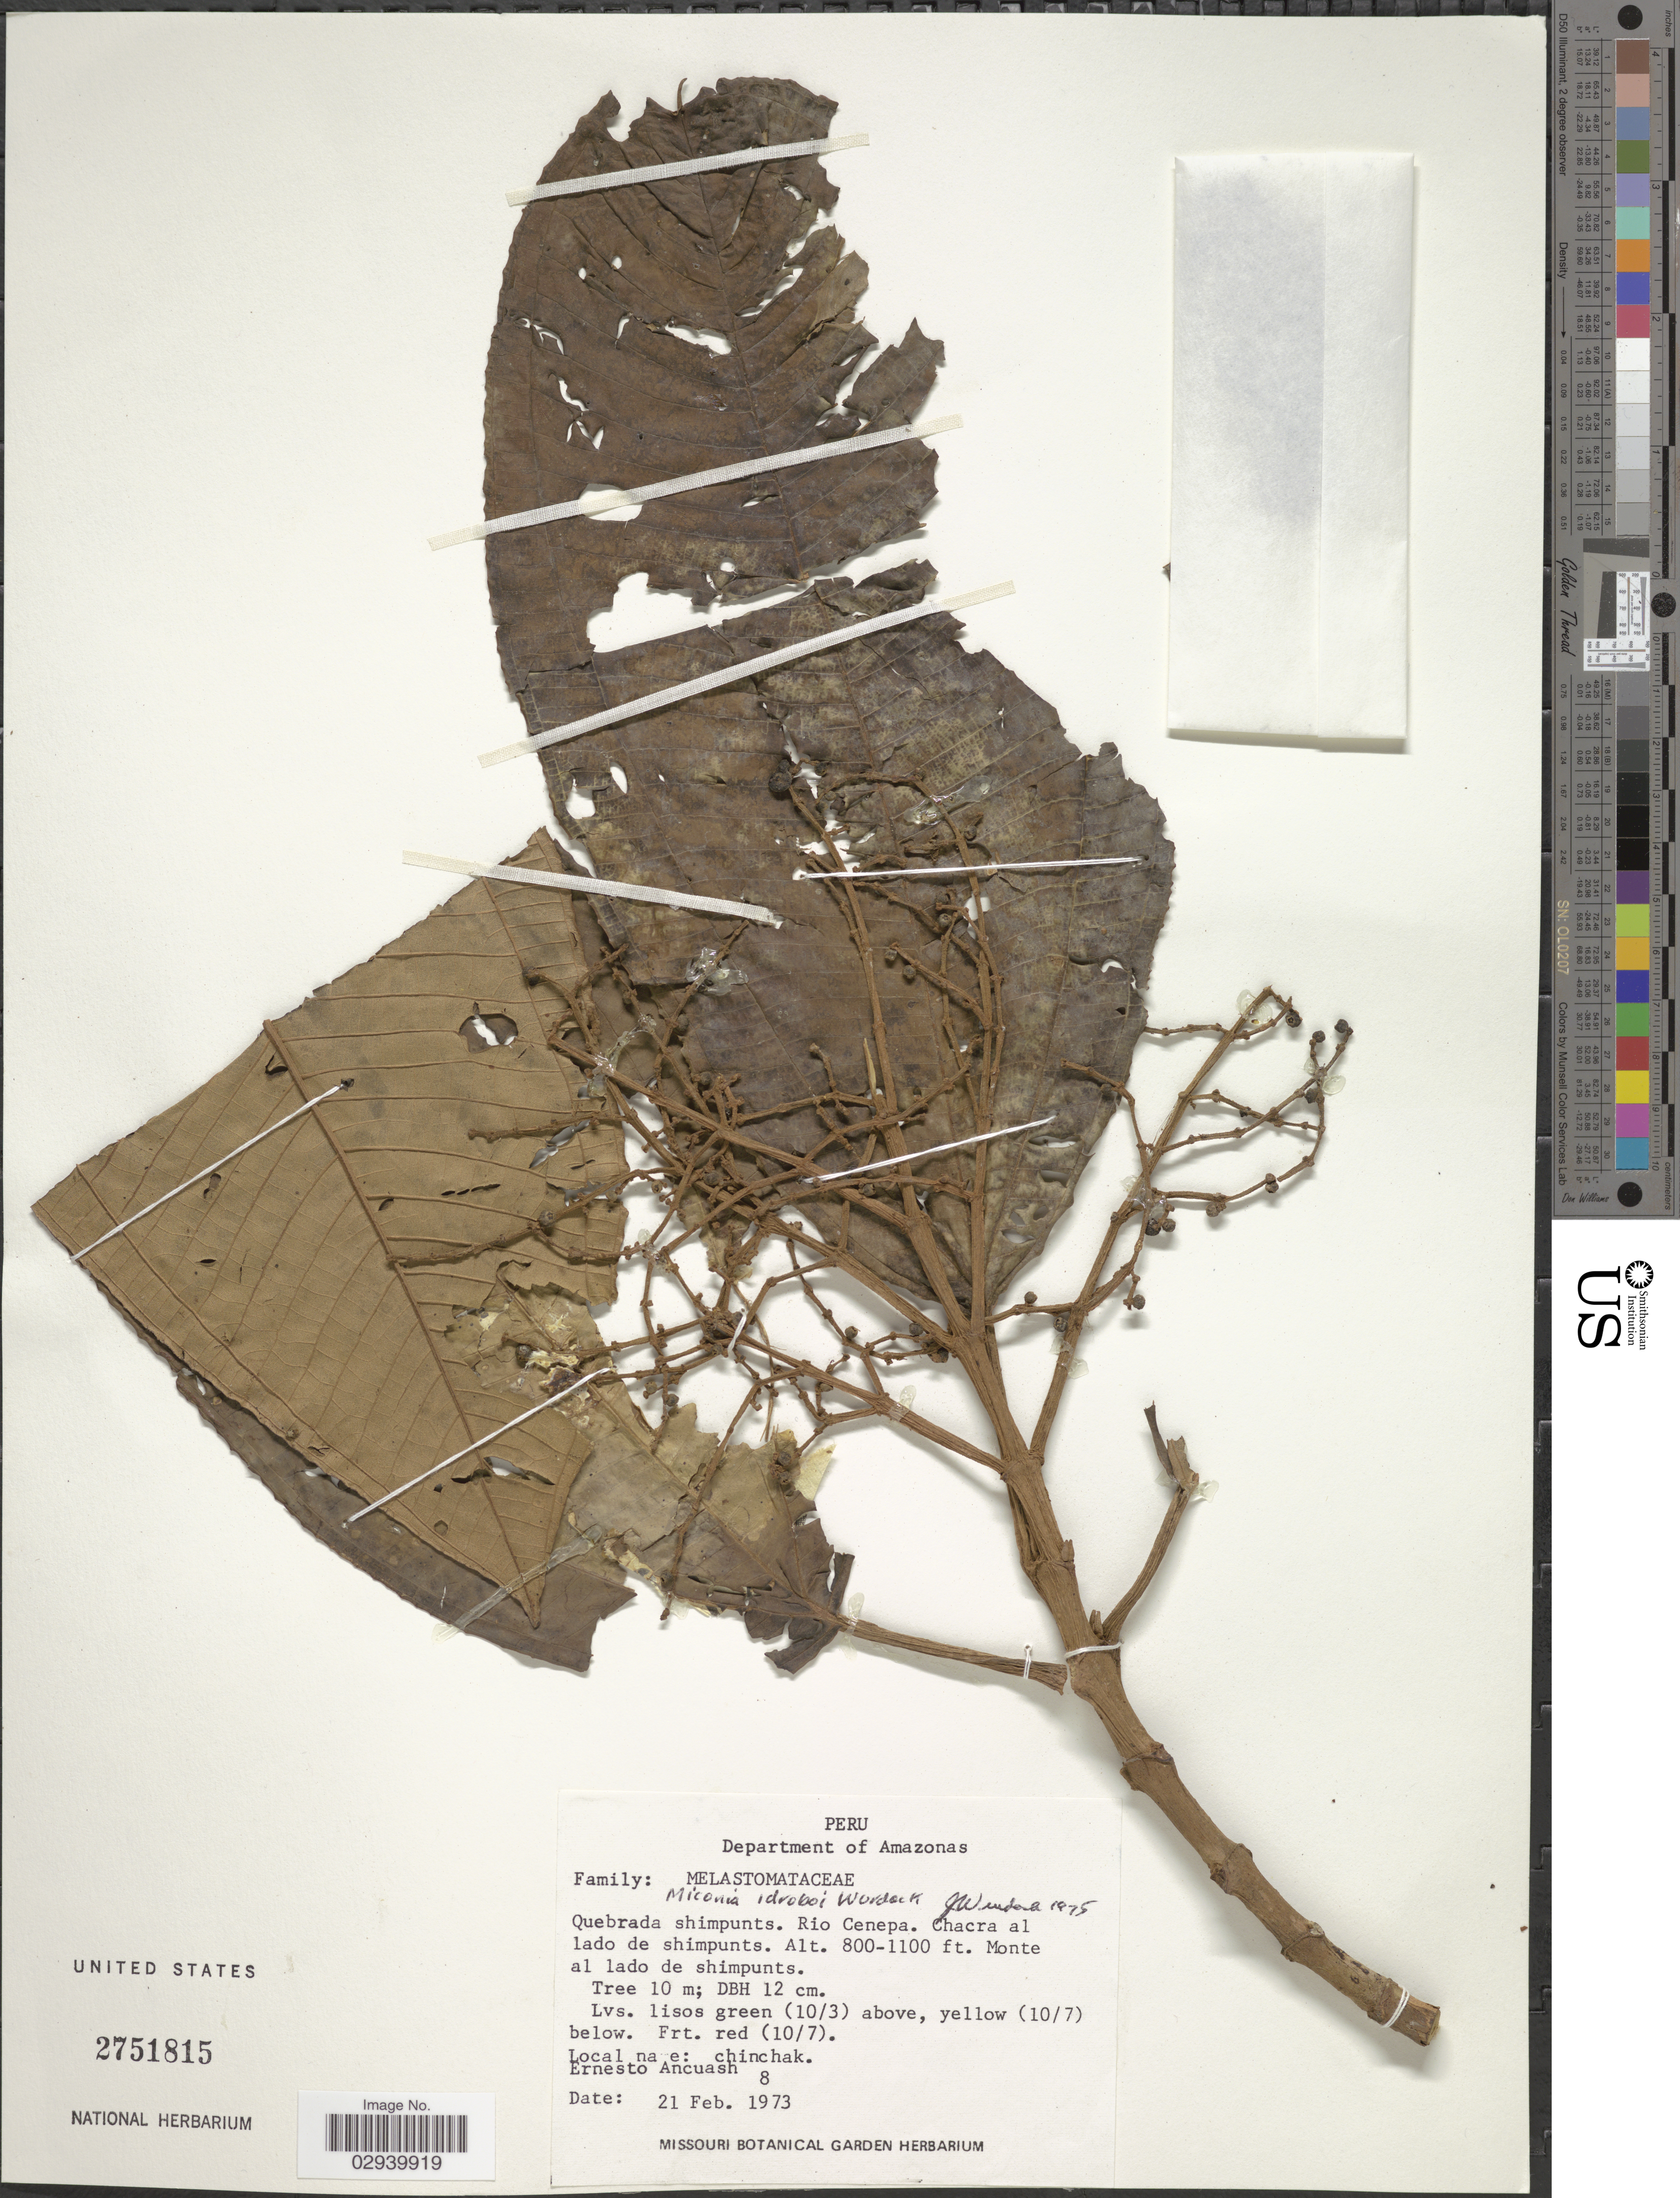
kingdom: Plantae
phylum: Tracheophyta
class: Magnoliopsida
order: Myrtales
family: Melastomataceae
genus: Miconia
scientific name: Miconia idroboi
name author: Wurdack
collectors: E. Ancuash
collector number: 8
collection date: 1973-02-21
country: Peru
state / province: Amazonas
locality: Department of Amazonas. Quebrada shimpunts. Rio Cenepa. Chacra al lado de chimpunts. Monte al lado de shimpunts.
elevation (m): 244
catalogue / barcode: US 2751815